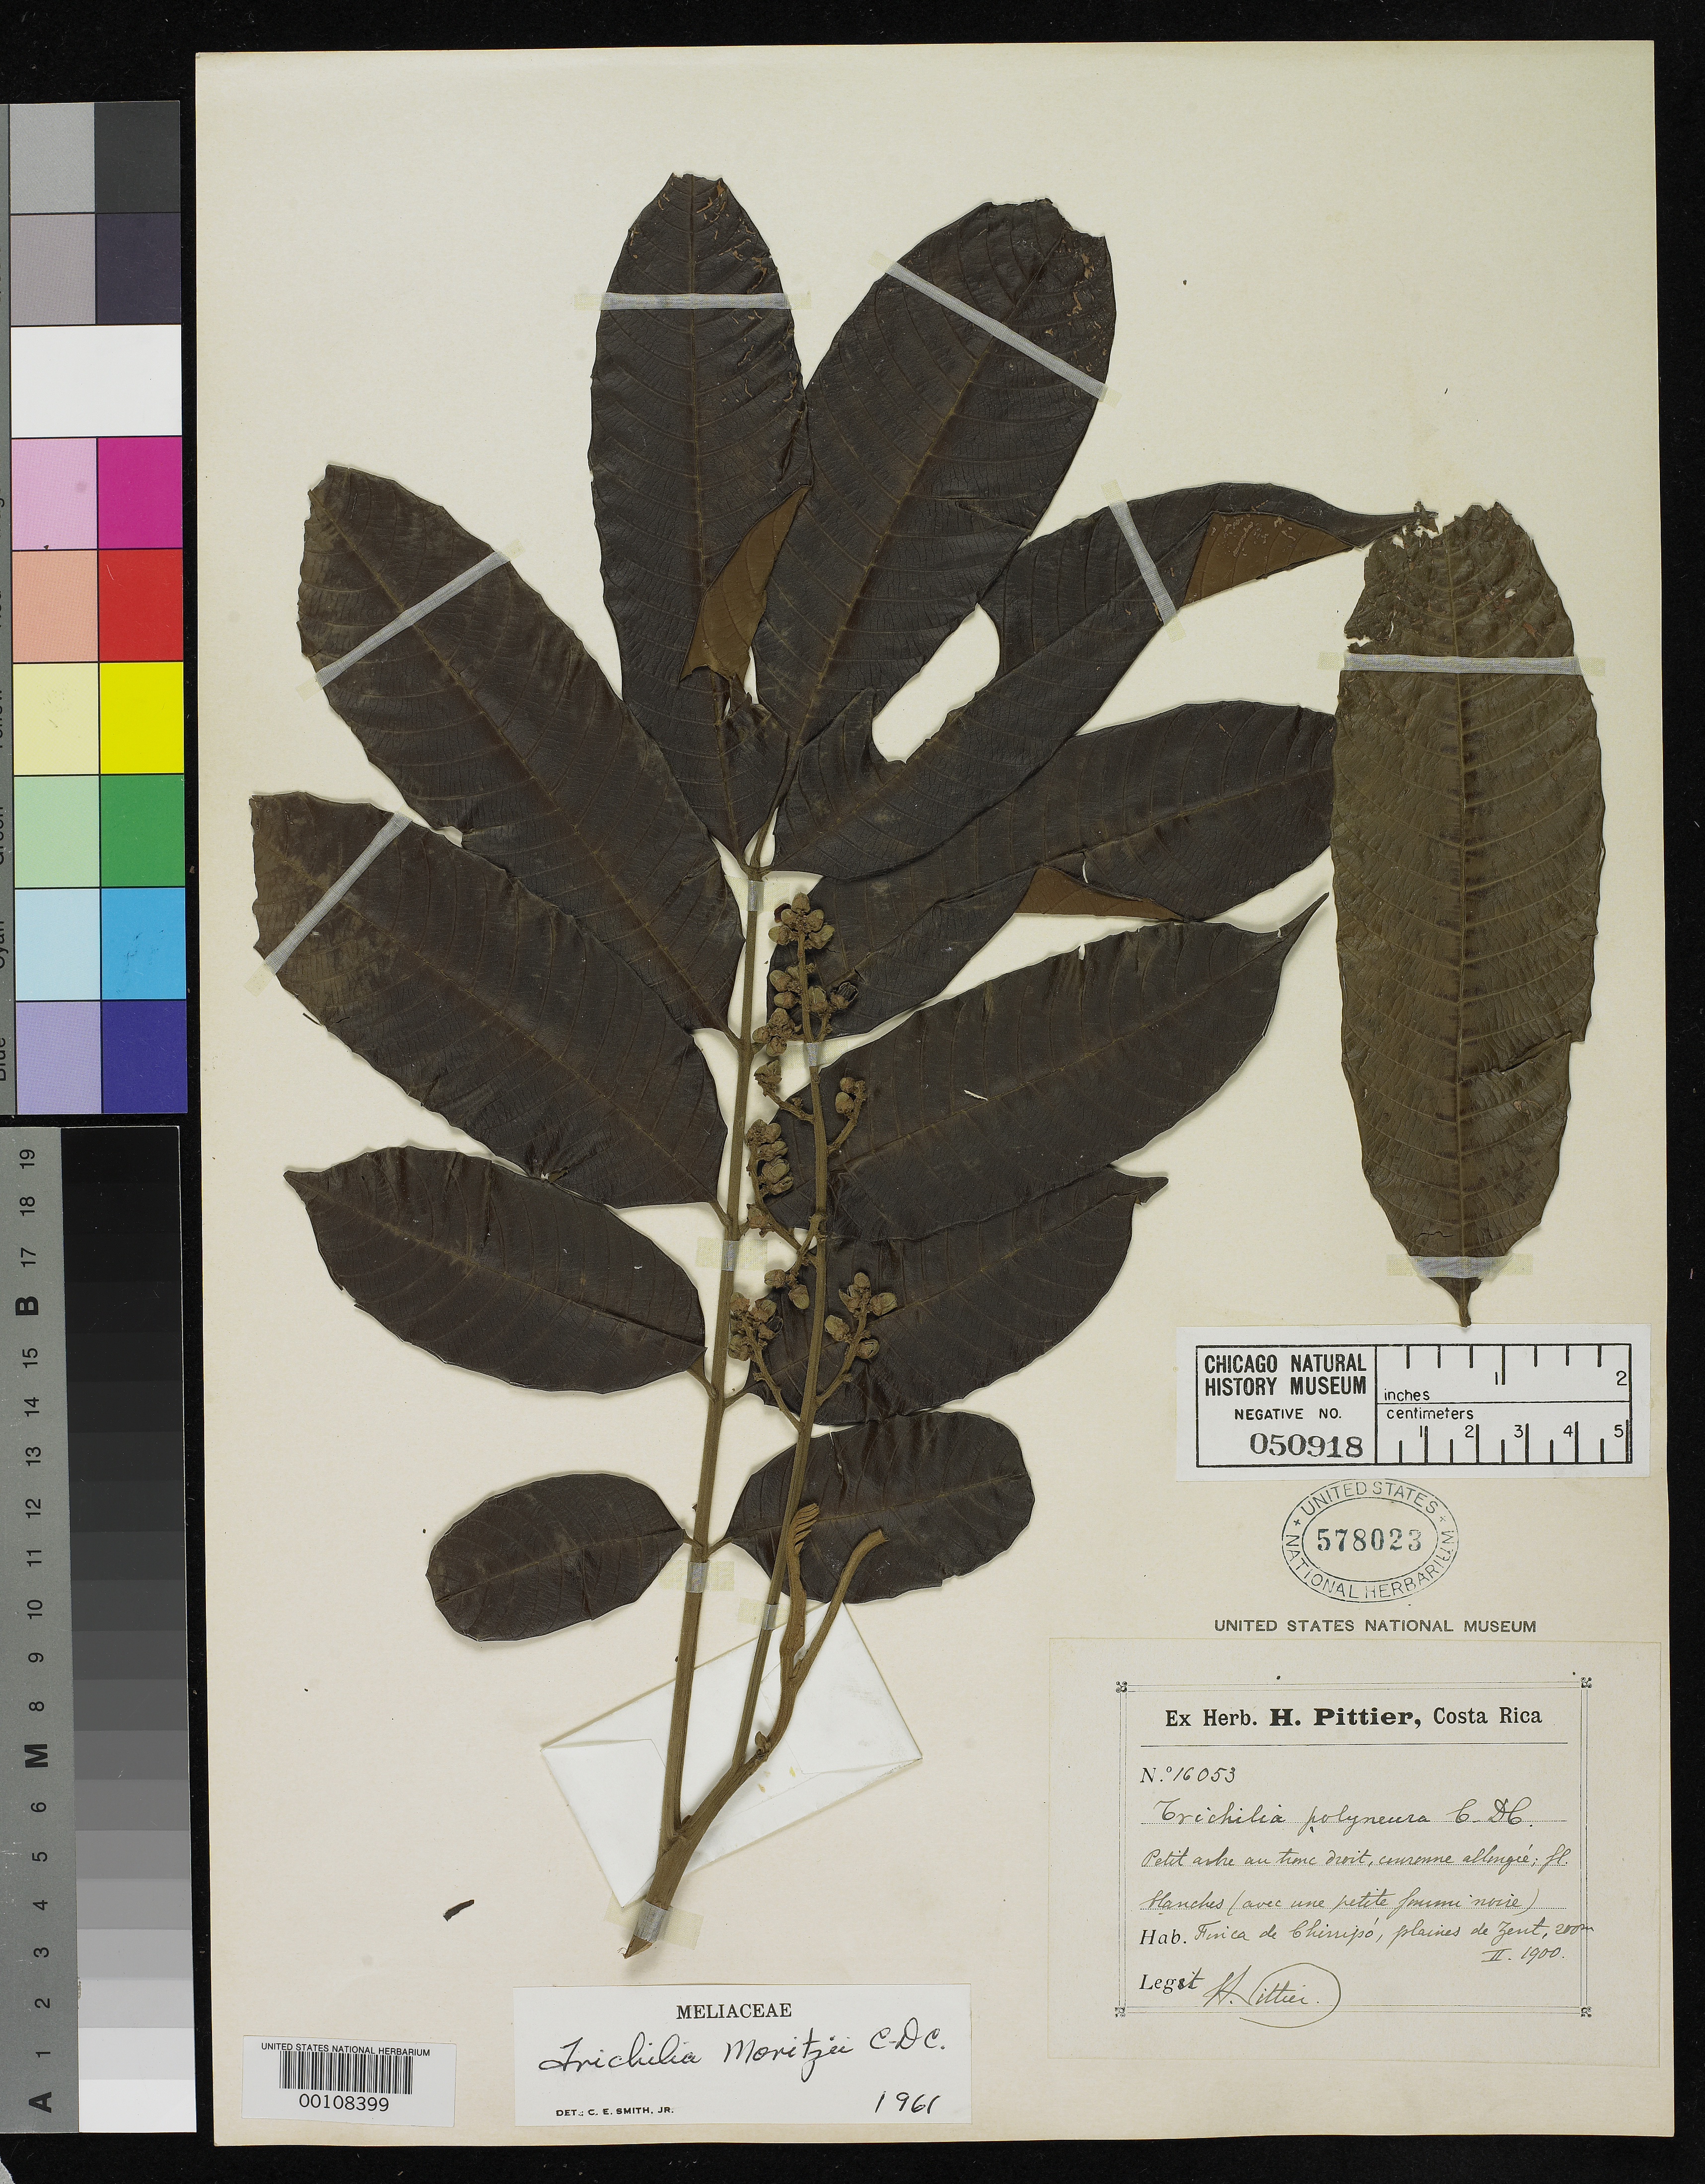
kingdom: Plantae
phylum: Tracheophyta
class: Magnoliopsida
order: Sapindales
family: Meliaceae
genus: Trichilia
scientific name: Trichilia polyneura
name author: C. DC.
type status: Isotype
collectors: H. F. Pittier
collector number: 16053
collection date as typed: Feb 1900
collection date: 1900-02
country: Costa Rica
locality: Hacienda Chirripo, Planes de Zent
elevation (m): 100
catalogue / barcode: US 578023